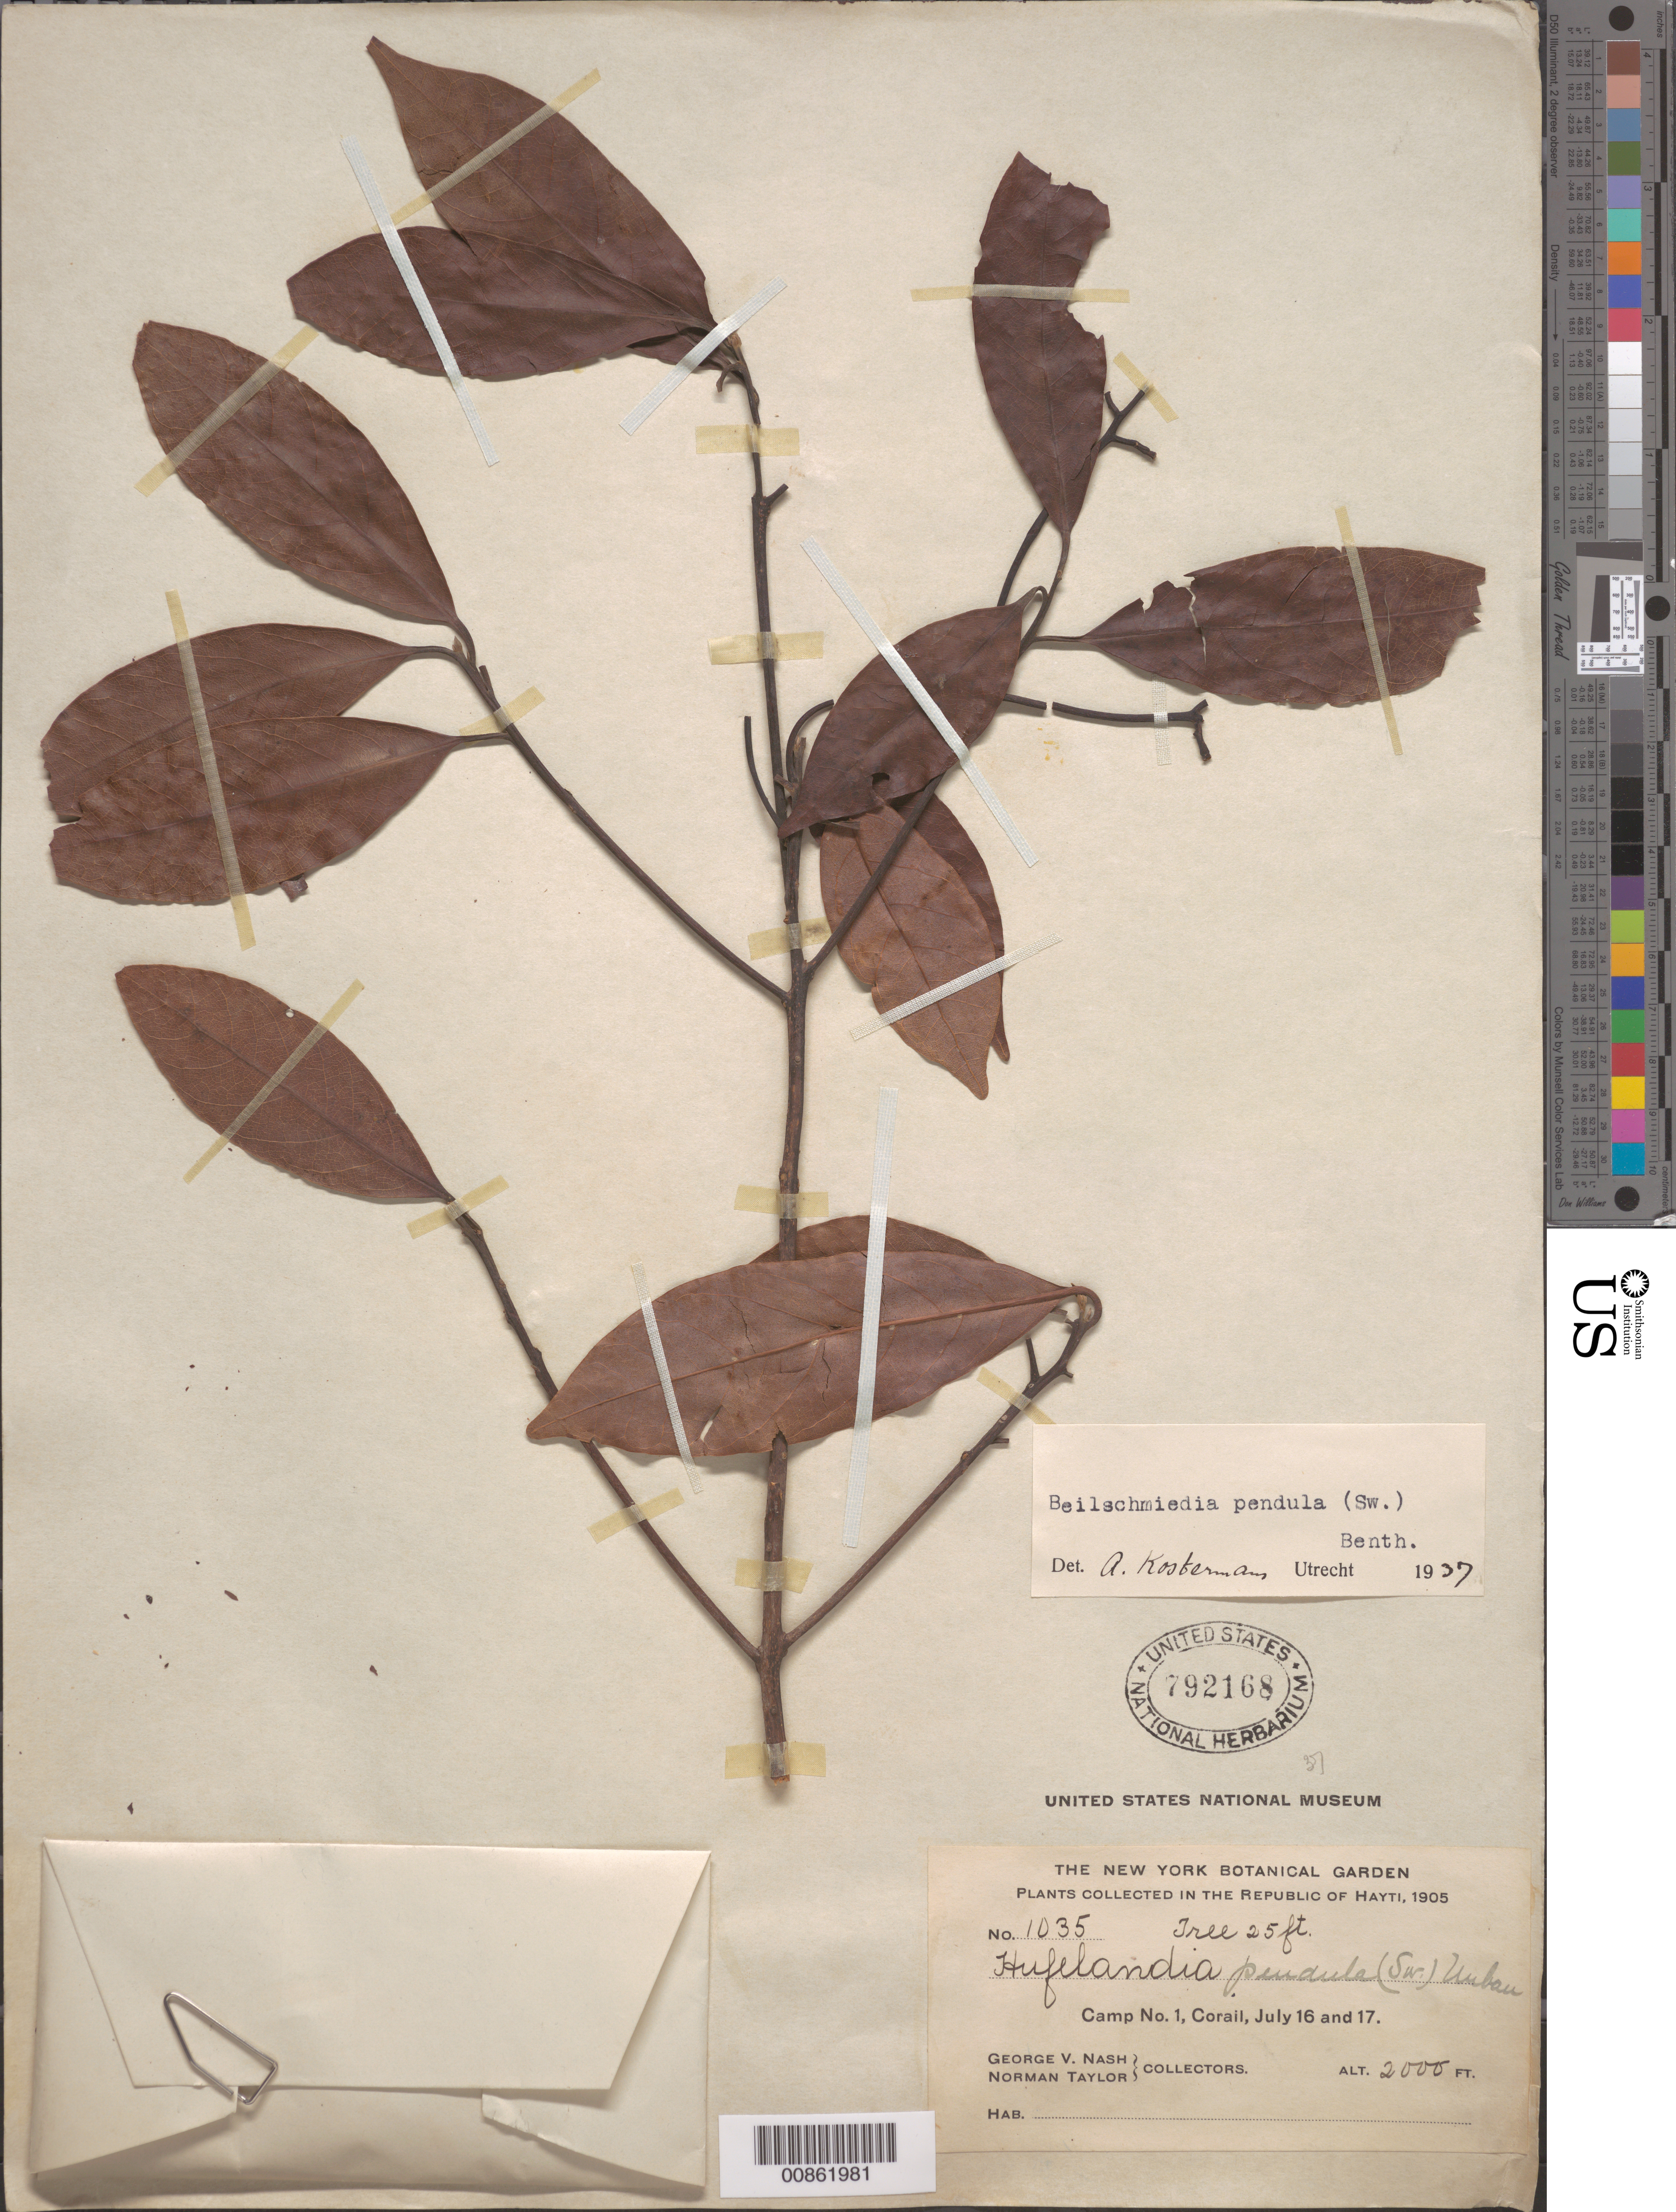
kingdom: Plantae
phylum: Tracheophyta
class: Magnoliopsida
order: Laurales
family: Lauraceae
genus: Beilschmiedia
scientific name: Beilschmiedia pendula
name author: (Sw.) Hemsl.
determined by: Kostermans, A. J. G. H.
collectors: G. V. Nash & N. Taylor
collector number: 1035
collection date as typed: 16 Jul 1905 to 17 Jul 1905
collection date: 1905-07-16/1905-07-17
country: Haiti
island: Hispaniola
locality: Camp No. 1, Corail.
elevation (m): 610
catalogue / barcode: US 792168